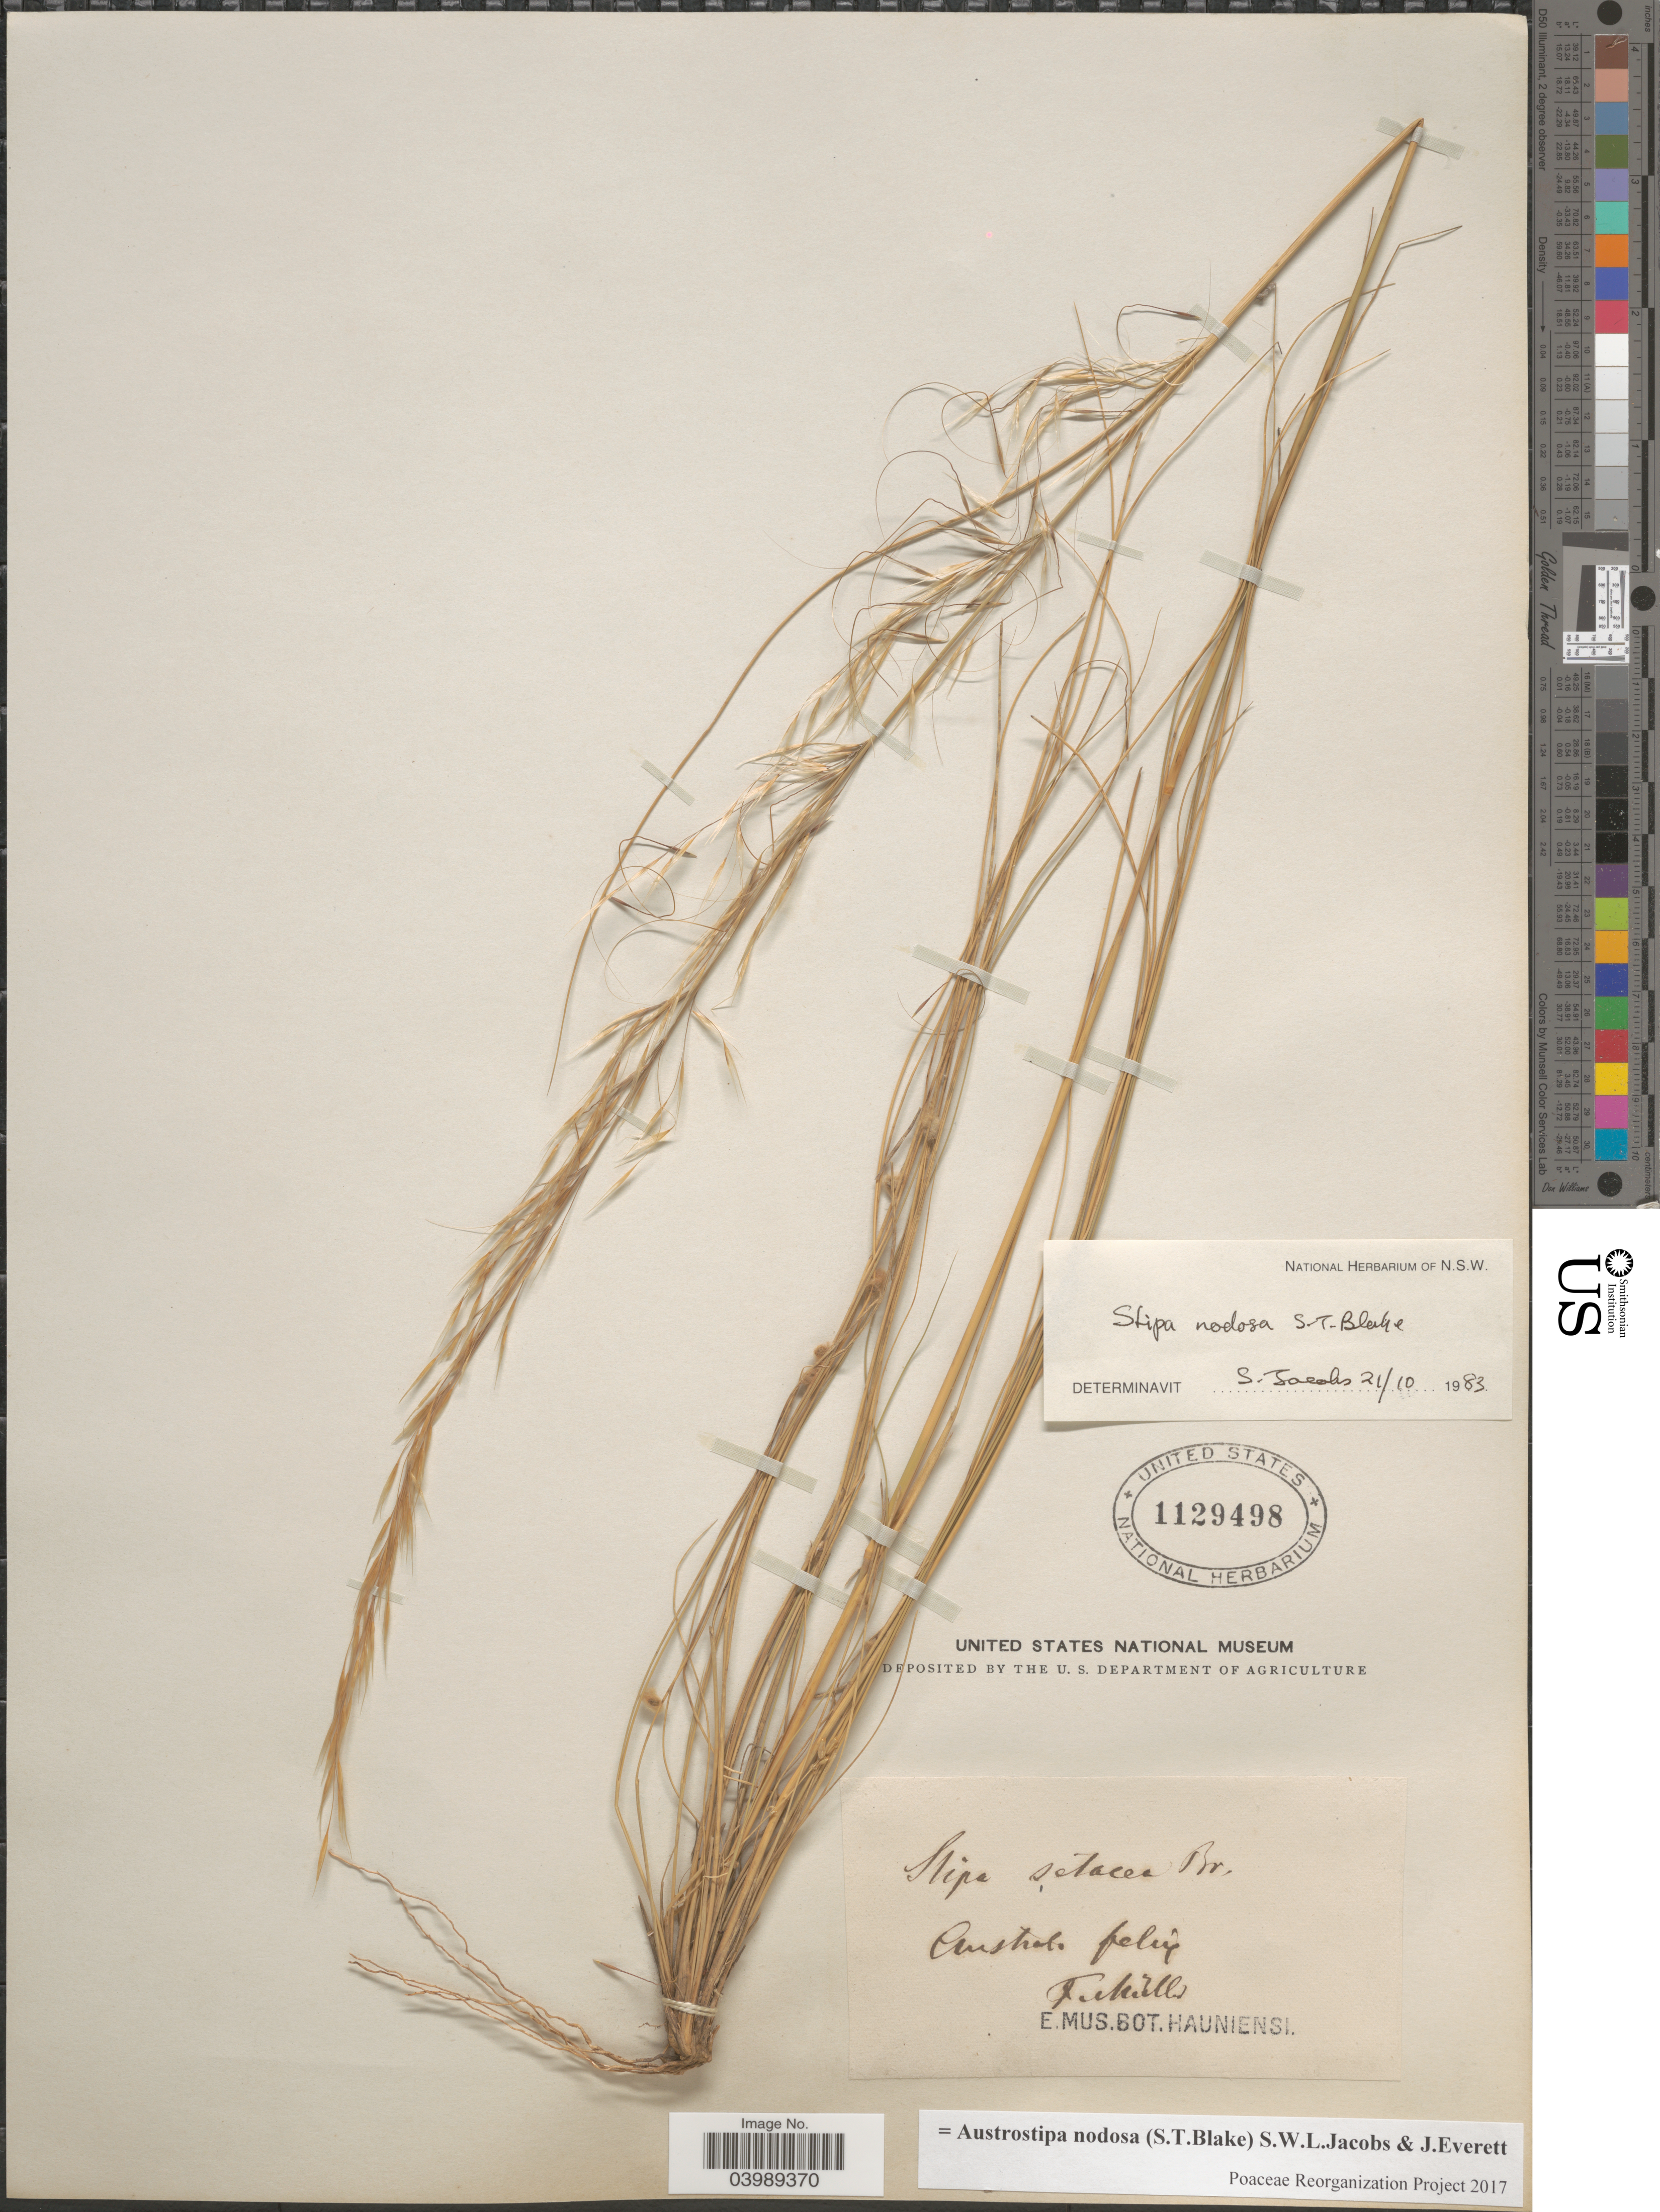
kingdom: Plantae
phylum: Tracheophyta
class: Liliopsida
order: Poales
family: Poaceae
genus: Austrostipa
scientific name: Austrostipa nodosa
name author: (S.T. Blake) S.W.L. Jacobs & J. Everett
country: Australia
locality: Austral. felix. Fuhills.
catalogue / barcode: US 1129498